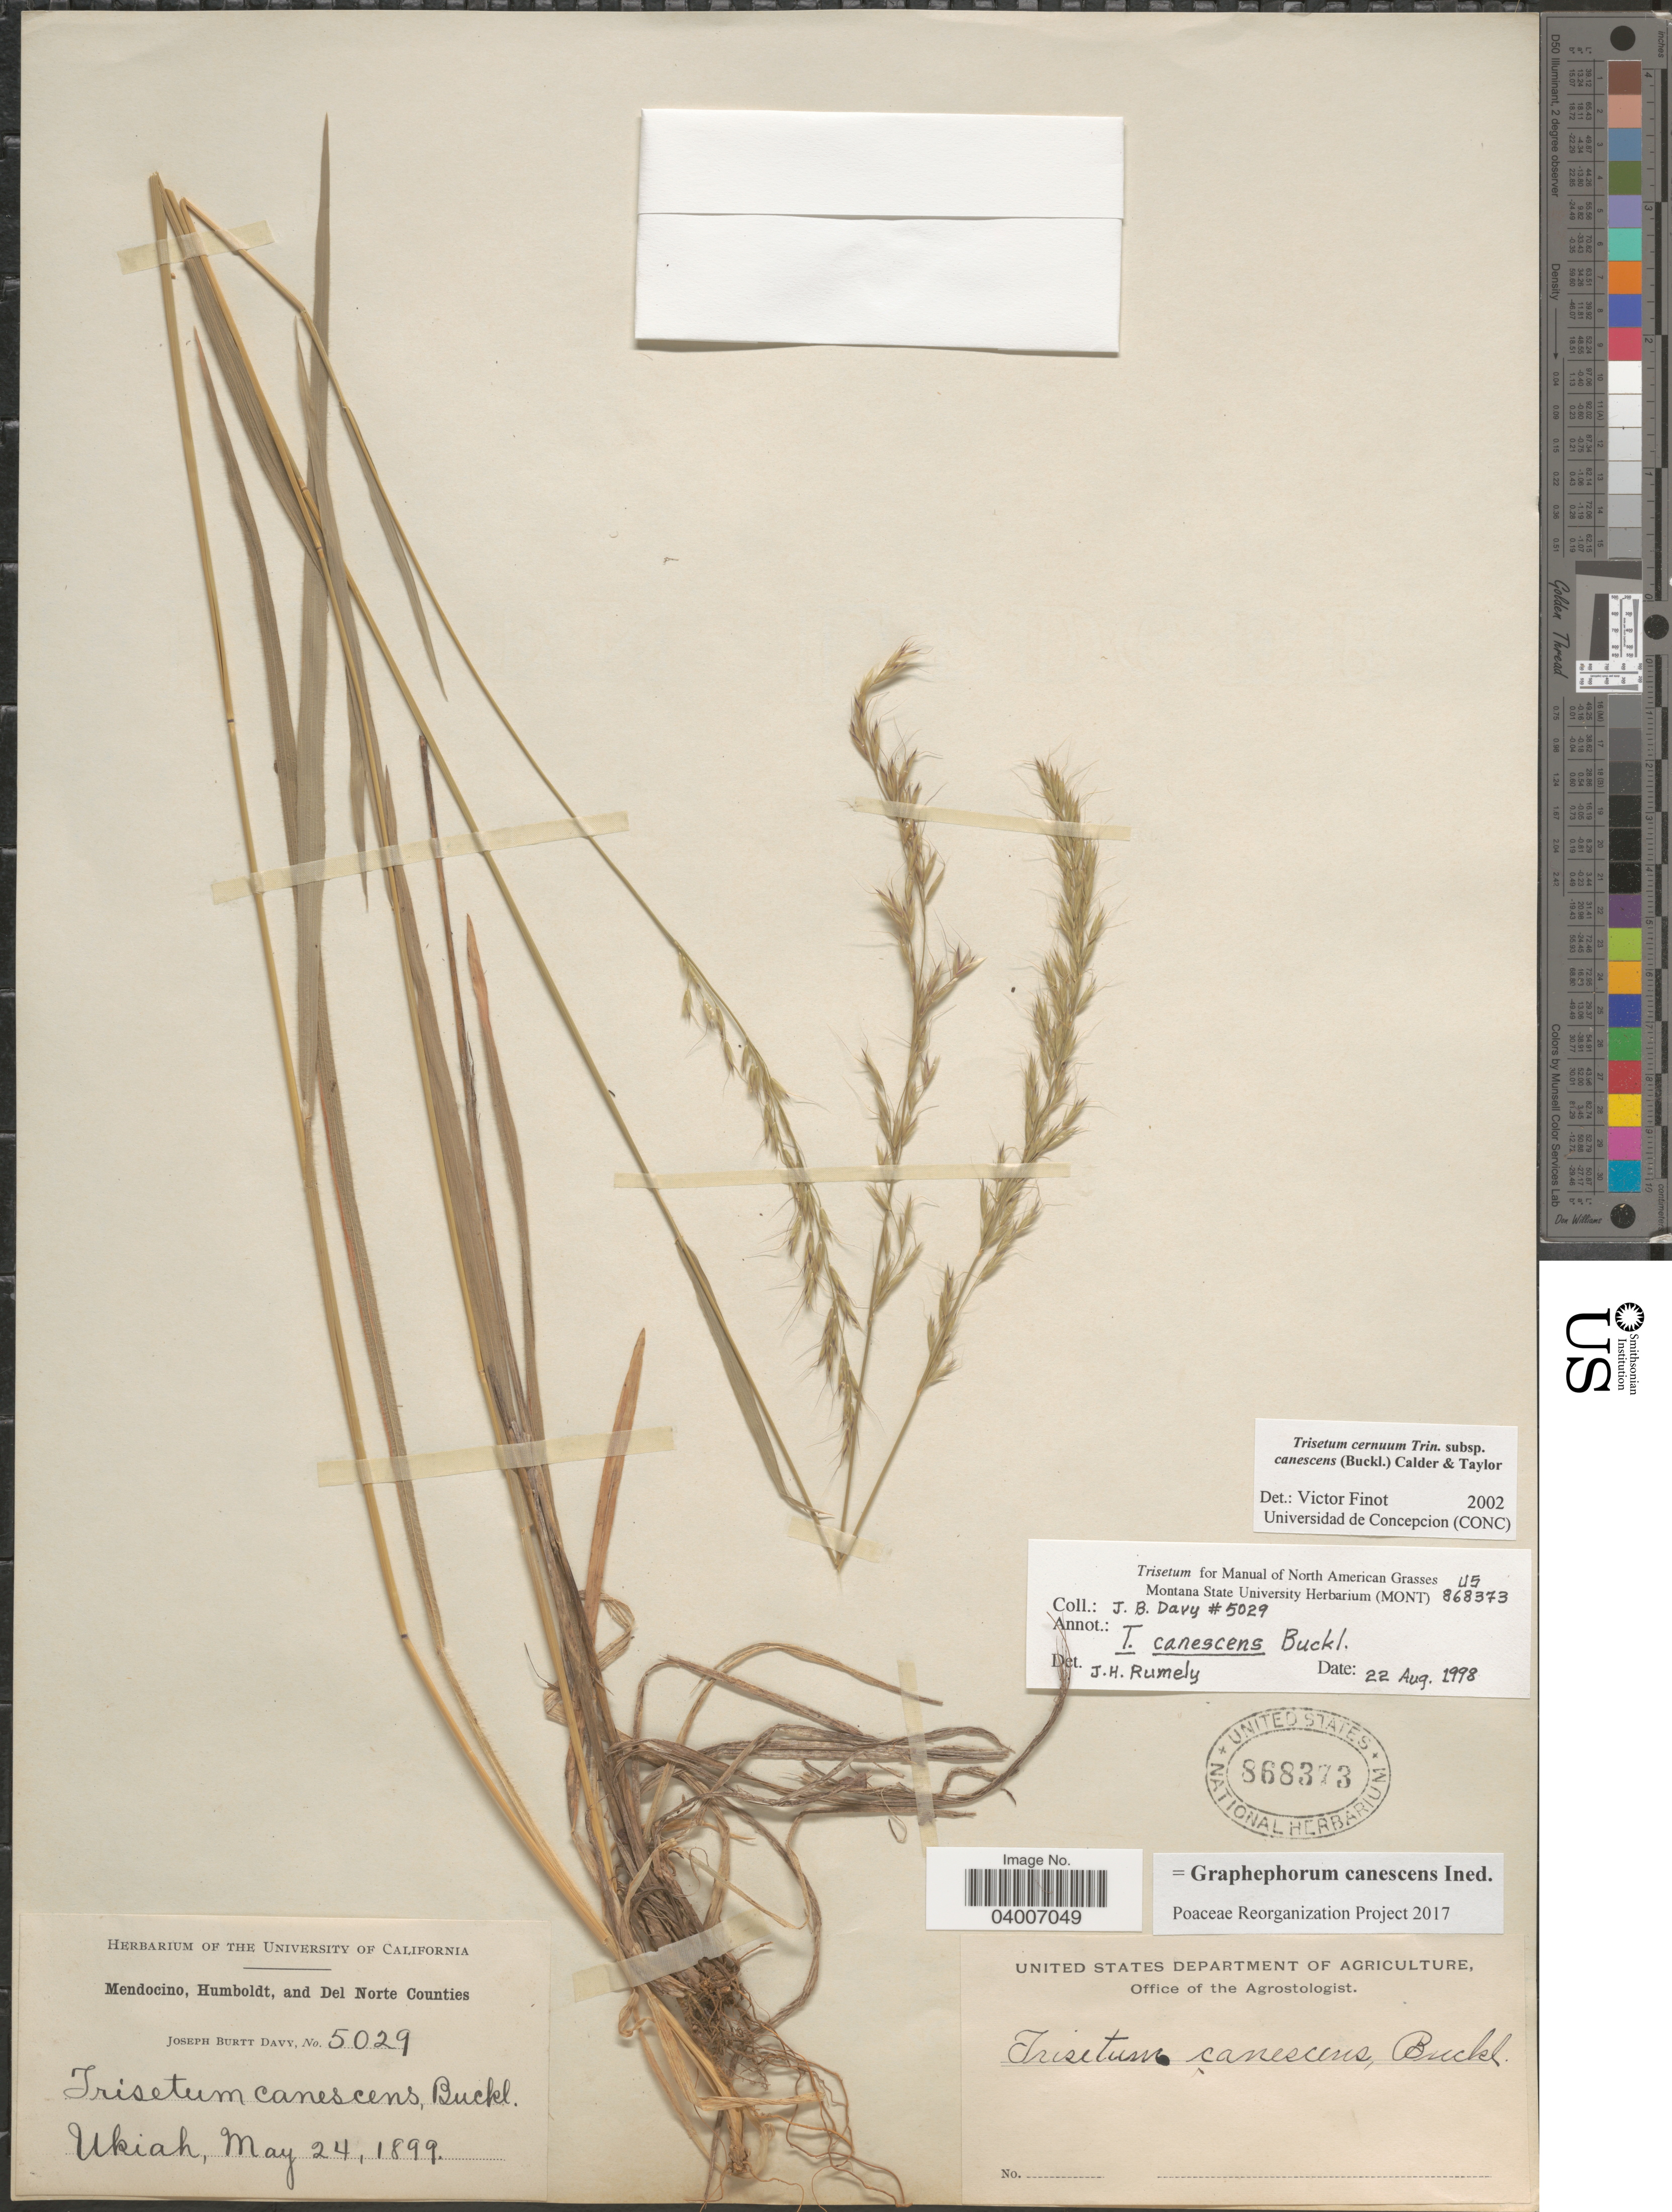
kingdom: Plantae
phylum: Tracheophyta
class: Liliopsida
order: Poales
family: Poaceae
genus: Graphephorum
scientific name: Graphephorum canescens ined.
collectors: J. Burtt Davy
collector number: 5029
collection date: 1899-05-24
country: United States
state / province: California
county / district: Mendocino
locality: Mendocino, Humboldt, and Del Norte Counties. Ukiah.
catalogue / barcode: US 868373